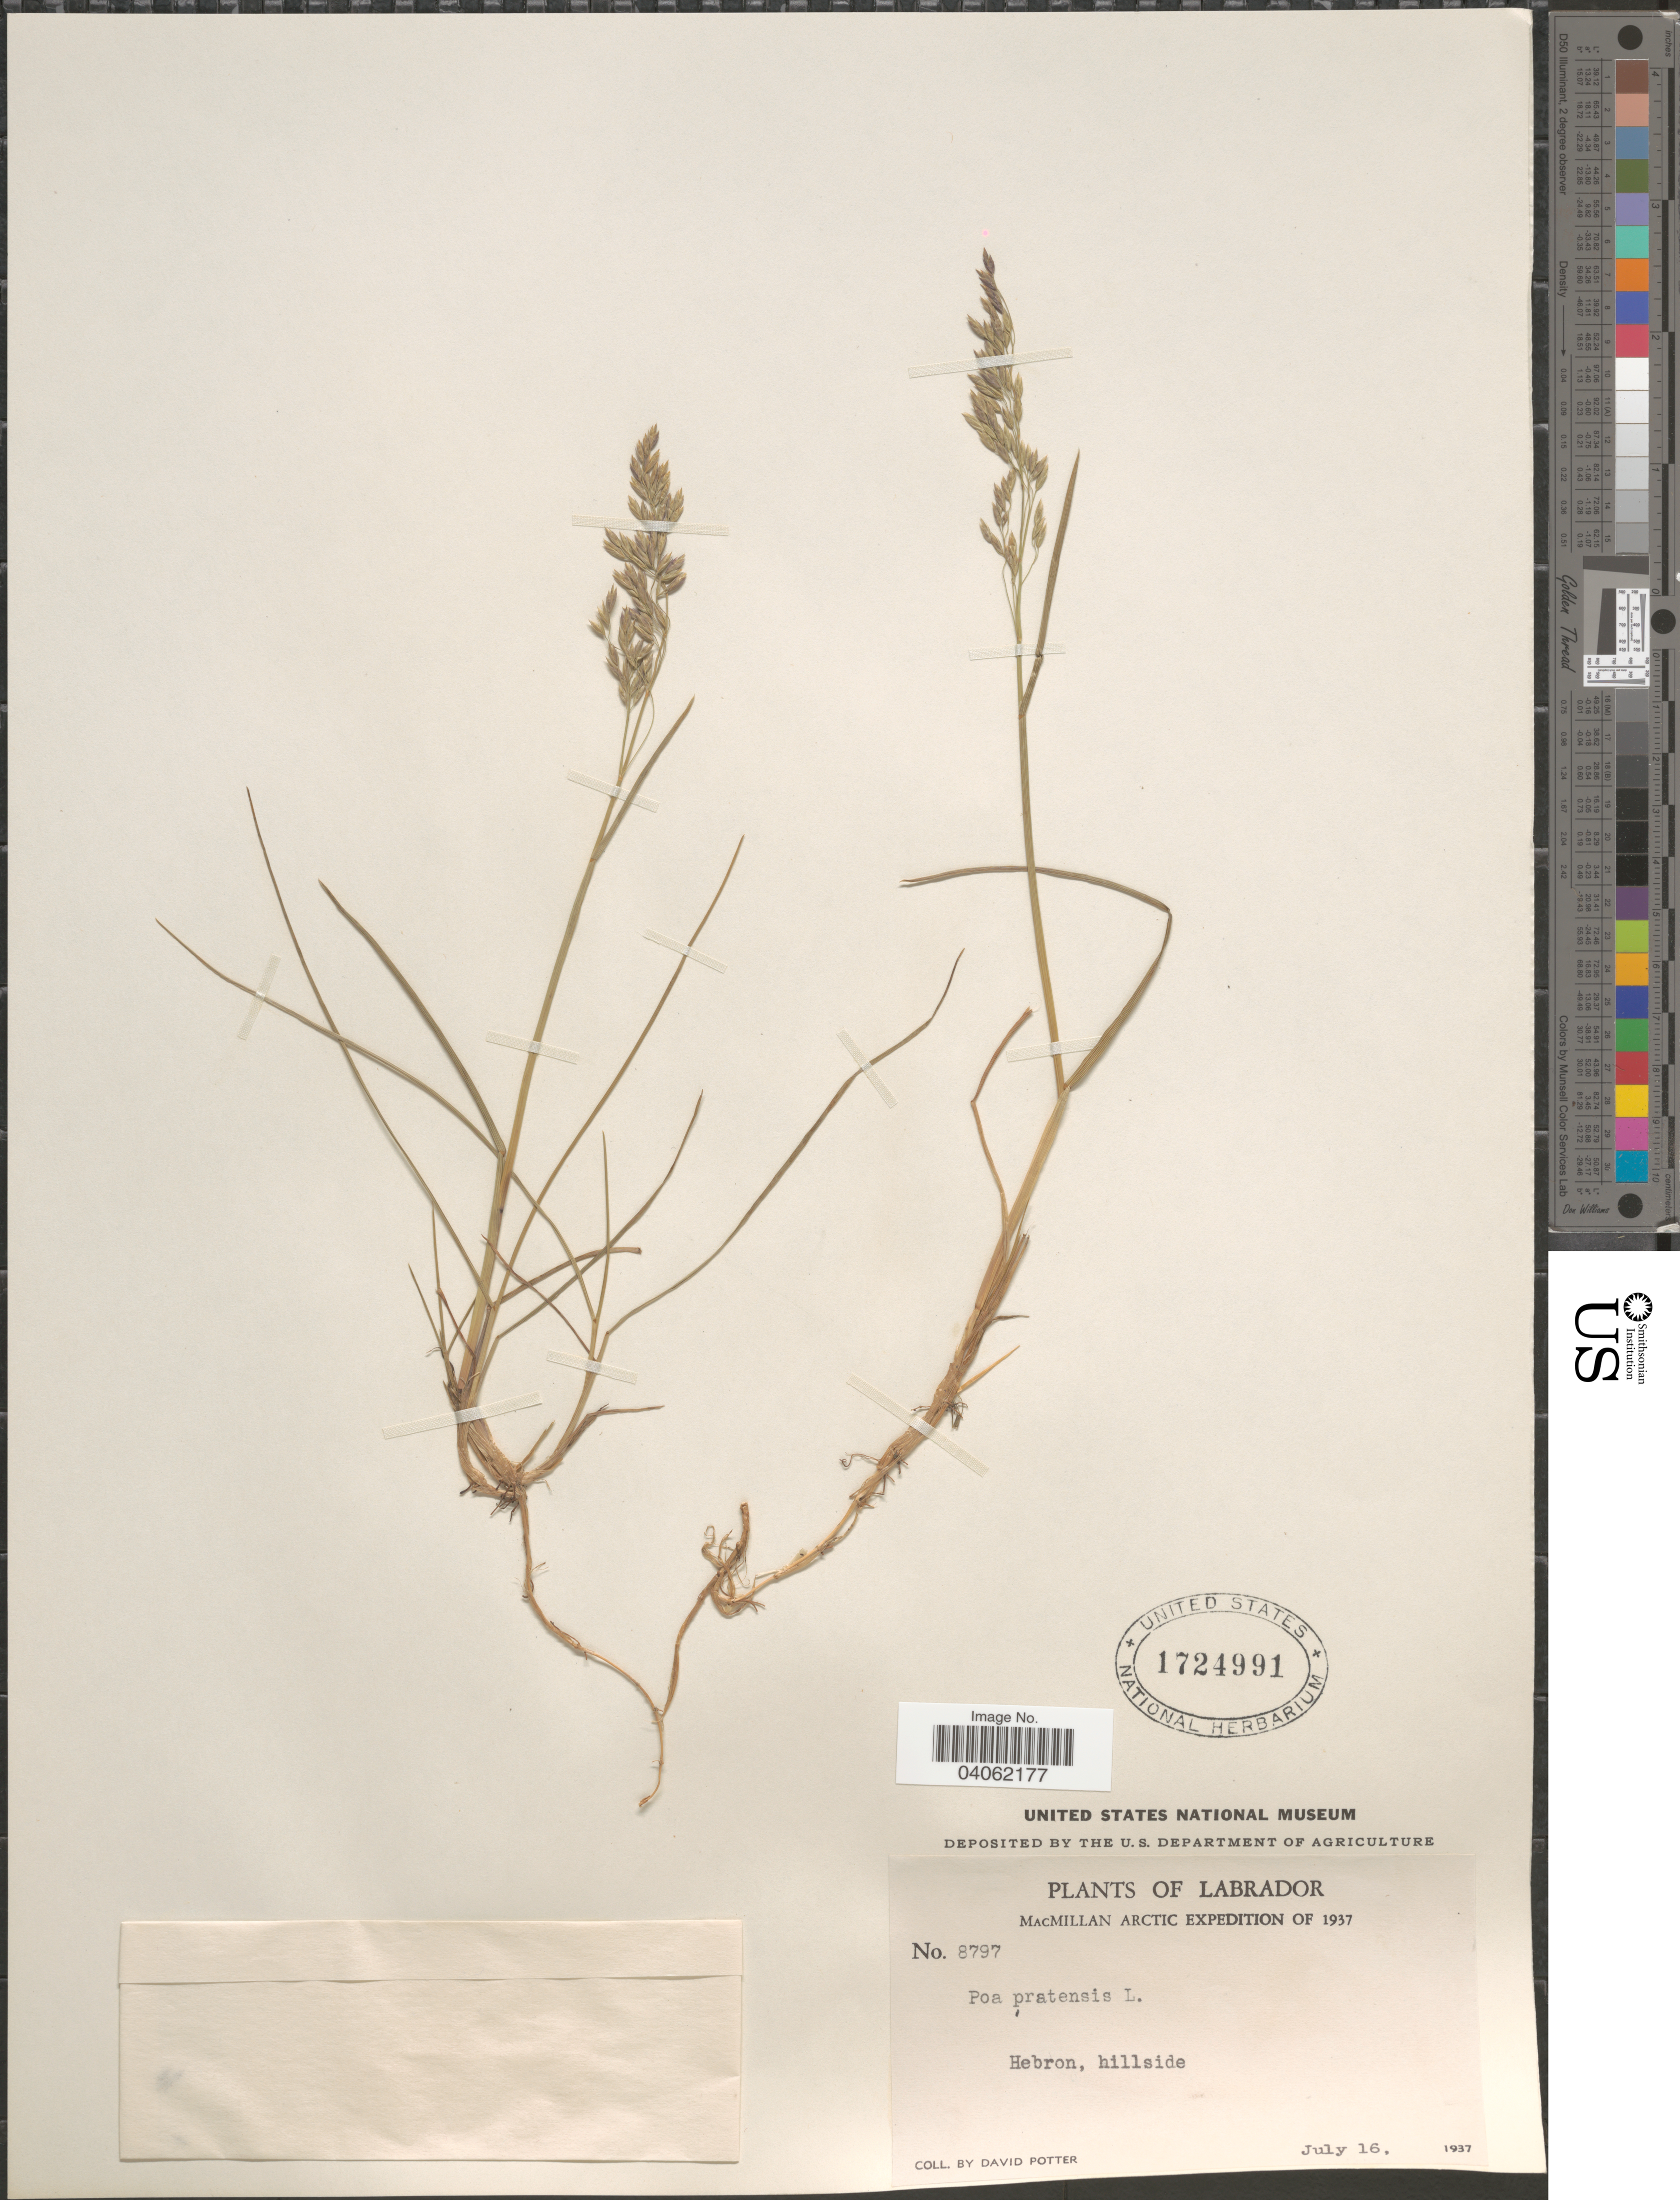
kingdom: Plantae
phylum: Tracheophyta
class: Liliopsida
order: Poales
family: Poaceae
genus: Poa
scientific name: Poa pratensis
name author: L.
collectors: D. Potter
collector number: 8797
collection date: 1937-07-16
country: Canada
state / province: Newfoundland and Labrador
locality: Labrador. Hebron, hillside.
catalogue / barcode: US 1724991